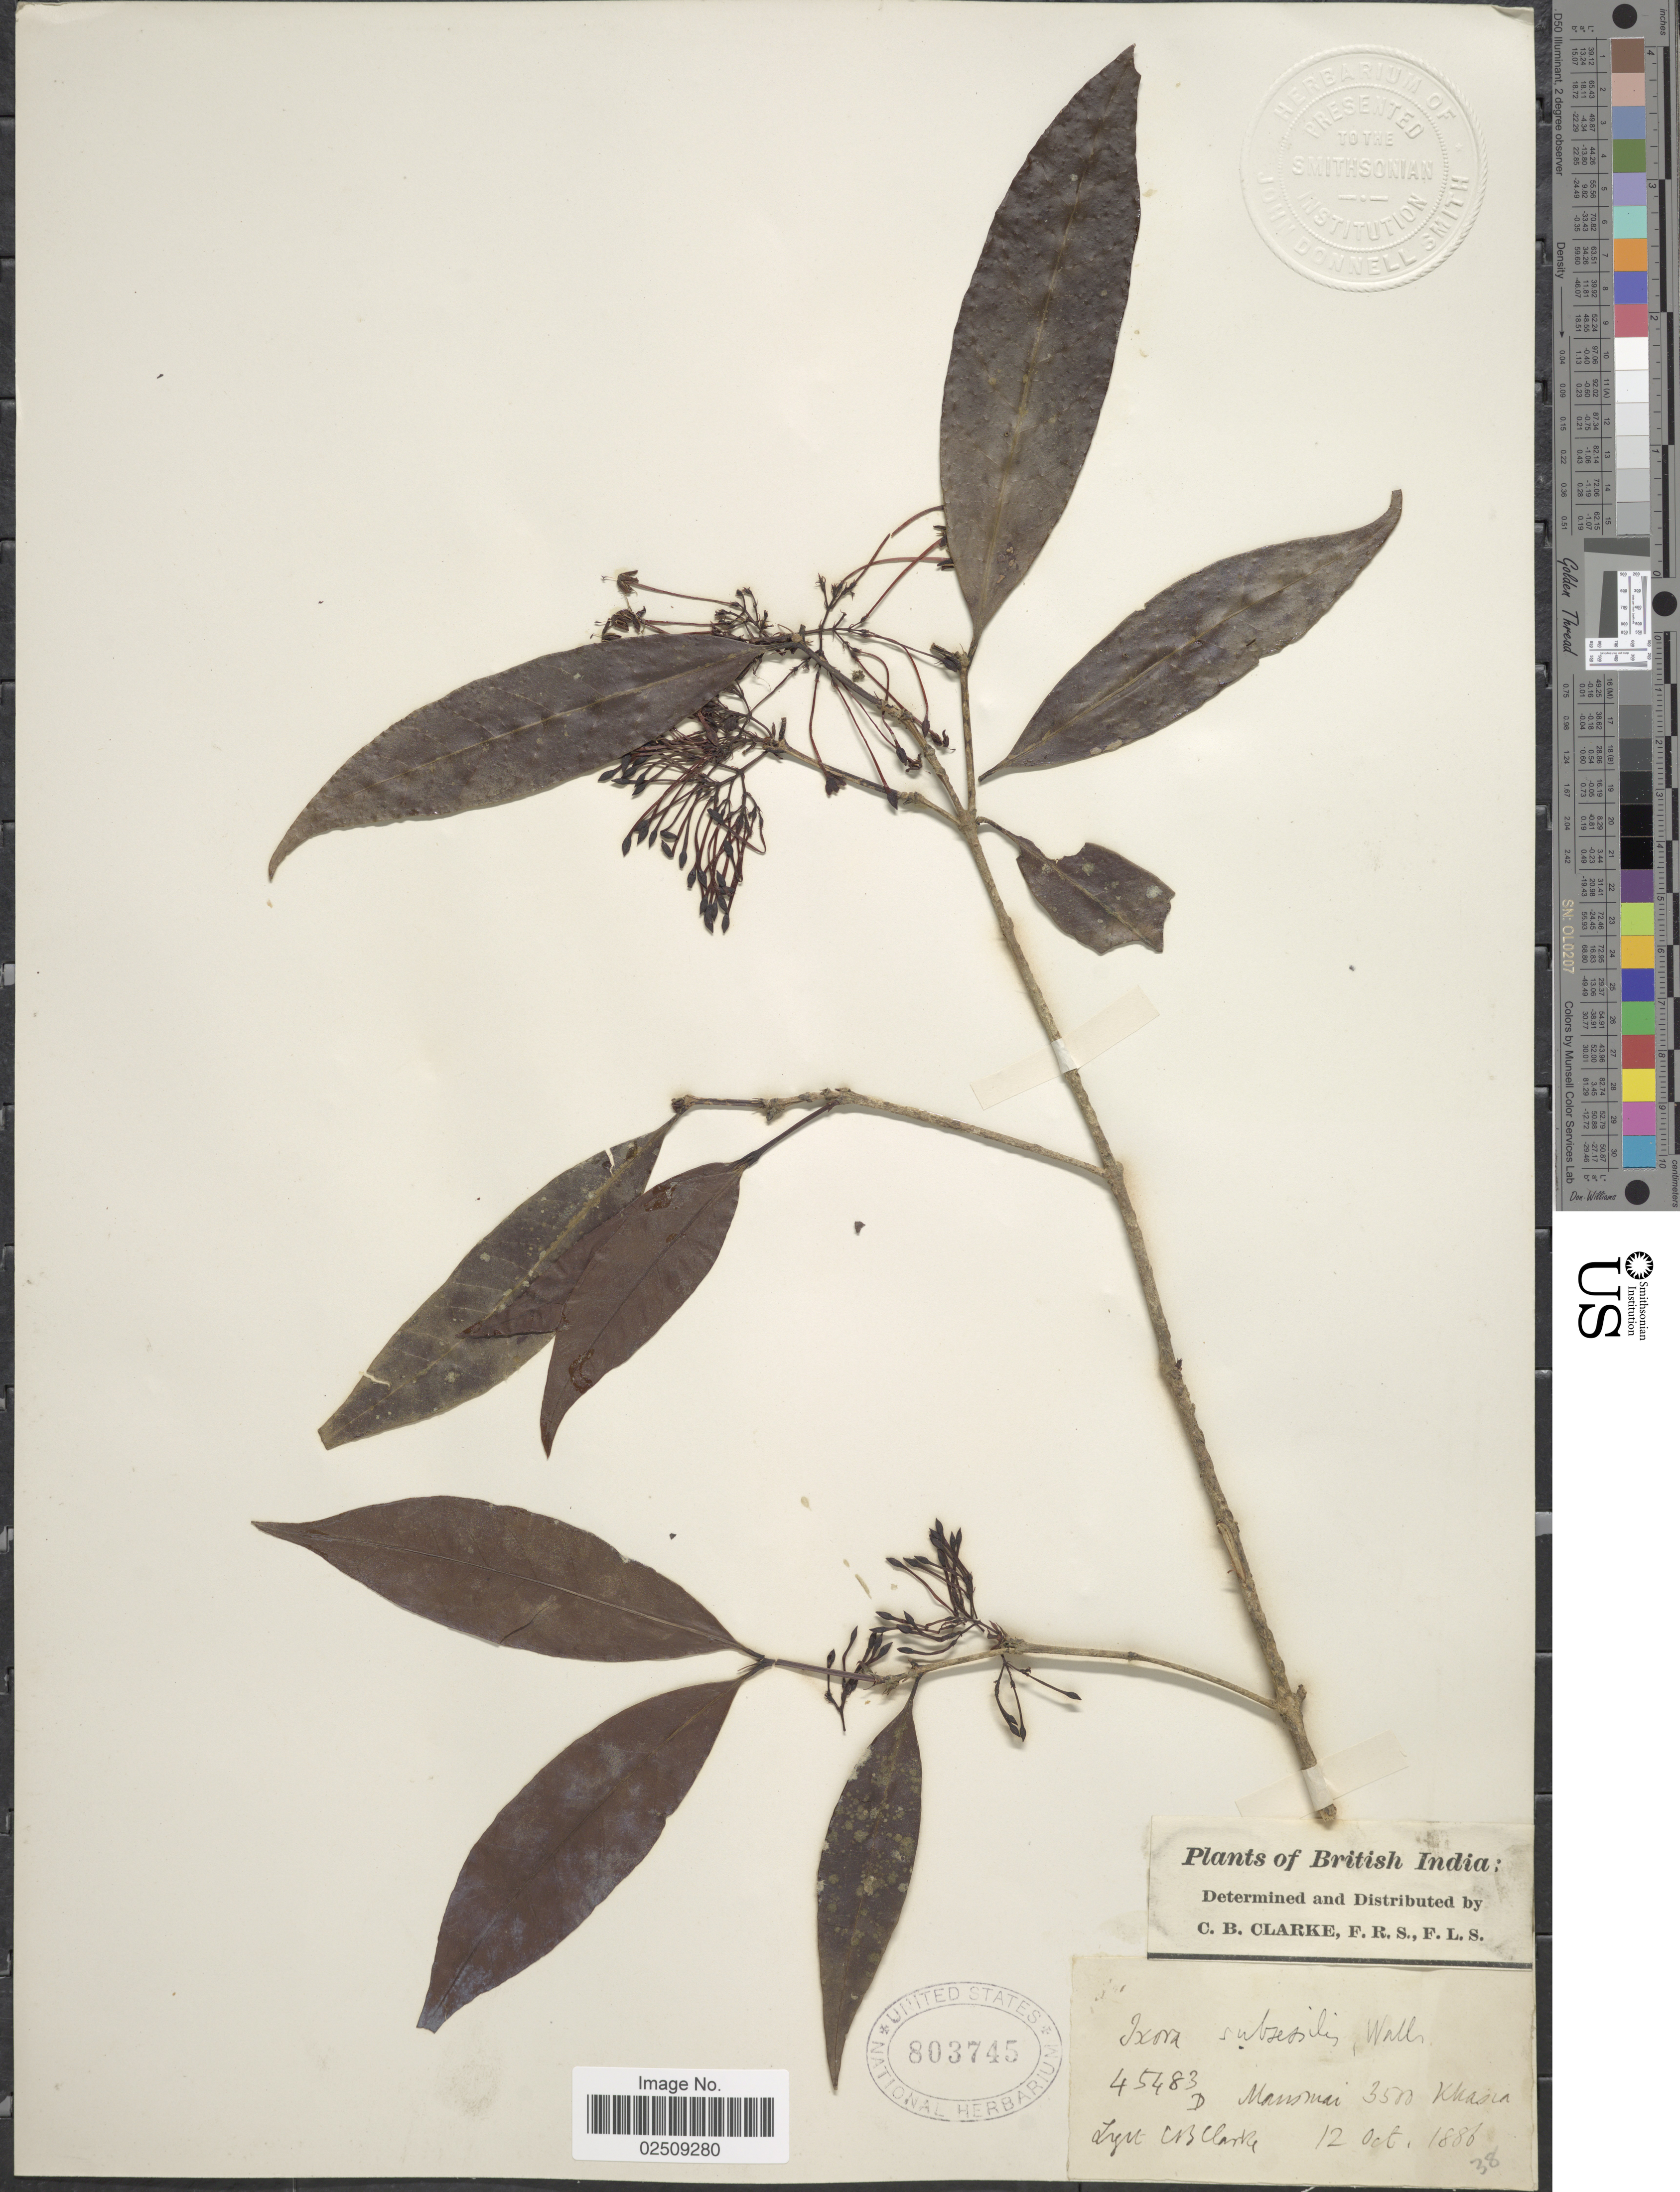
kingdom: Plantae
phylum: Tracheophyta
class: Magnoliopsida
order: Gentianales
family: Rubiaceae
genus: Ixora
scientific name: Ixora subsessilis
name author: Wall. ex G. Don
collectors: C. B. Clarke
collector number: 45483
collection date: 1886-10-12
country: India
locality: British India. Mansmai Khasia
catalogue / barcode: US 803745